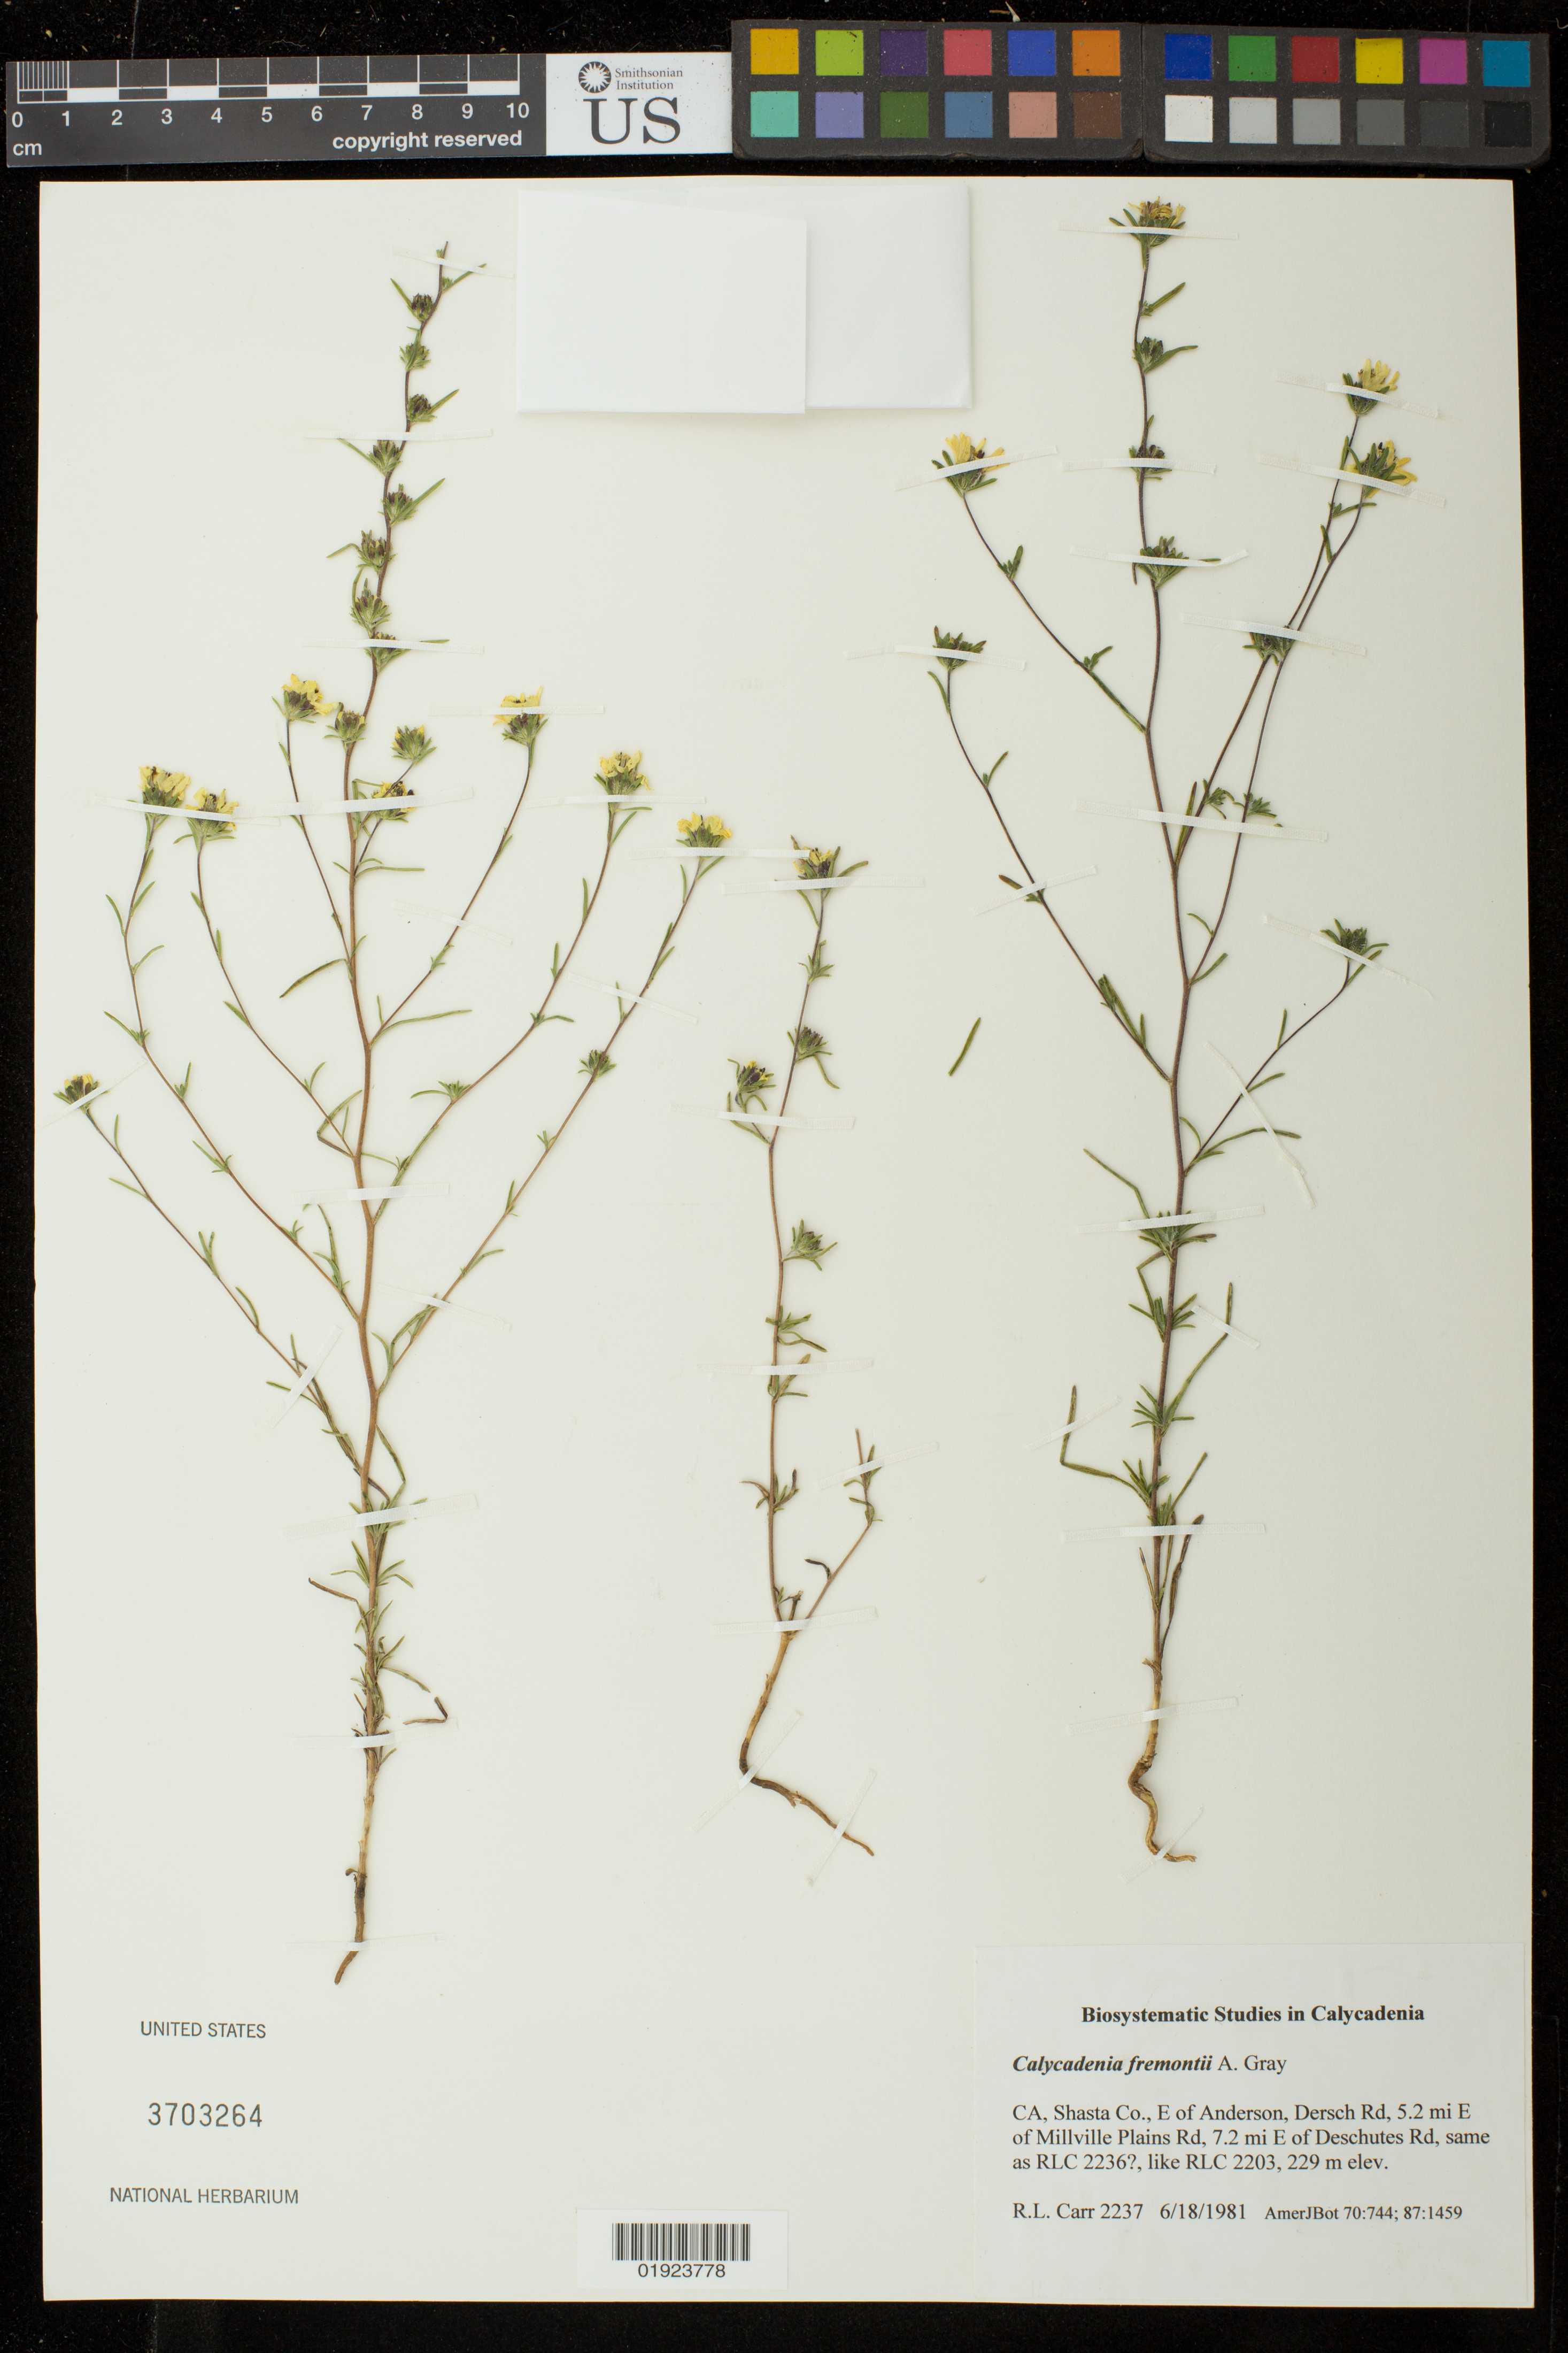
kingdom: Plantae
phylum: Tracheophyta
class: Magnoliopsida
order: Asterales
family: Asteraceae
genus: Calycadenia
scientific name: Calycadenia fremontii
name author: A. Gray in Emory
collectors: R. Carr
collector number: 2237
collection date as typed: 6/18/1981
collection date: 1981-06-18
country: United States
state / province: California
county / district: Shasta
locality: E of Anderson, Dersch Rd, 5.2 mi E of Millville Plains Rd, 7.2 mi E of Deschutes Rd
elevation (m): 229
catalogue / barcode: US 3703264